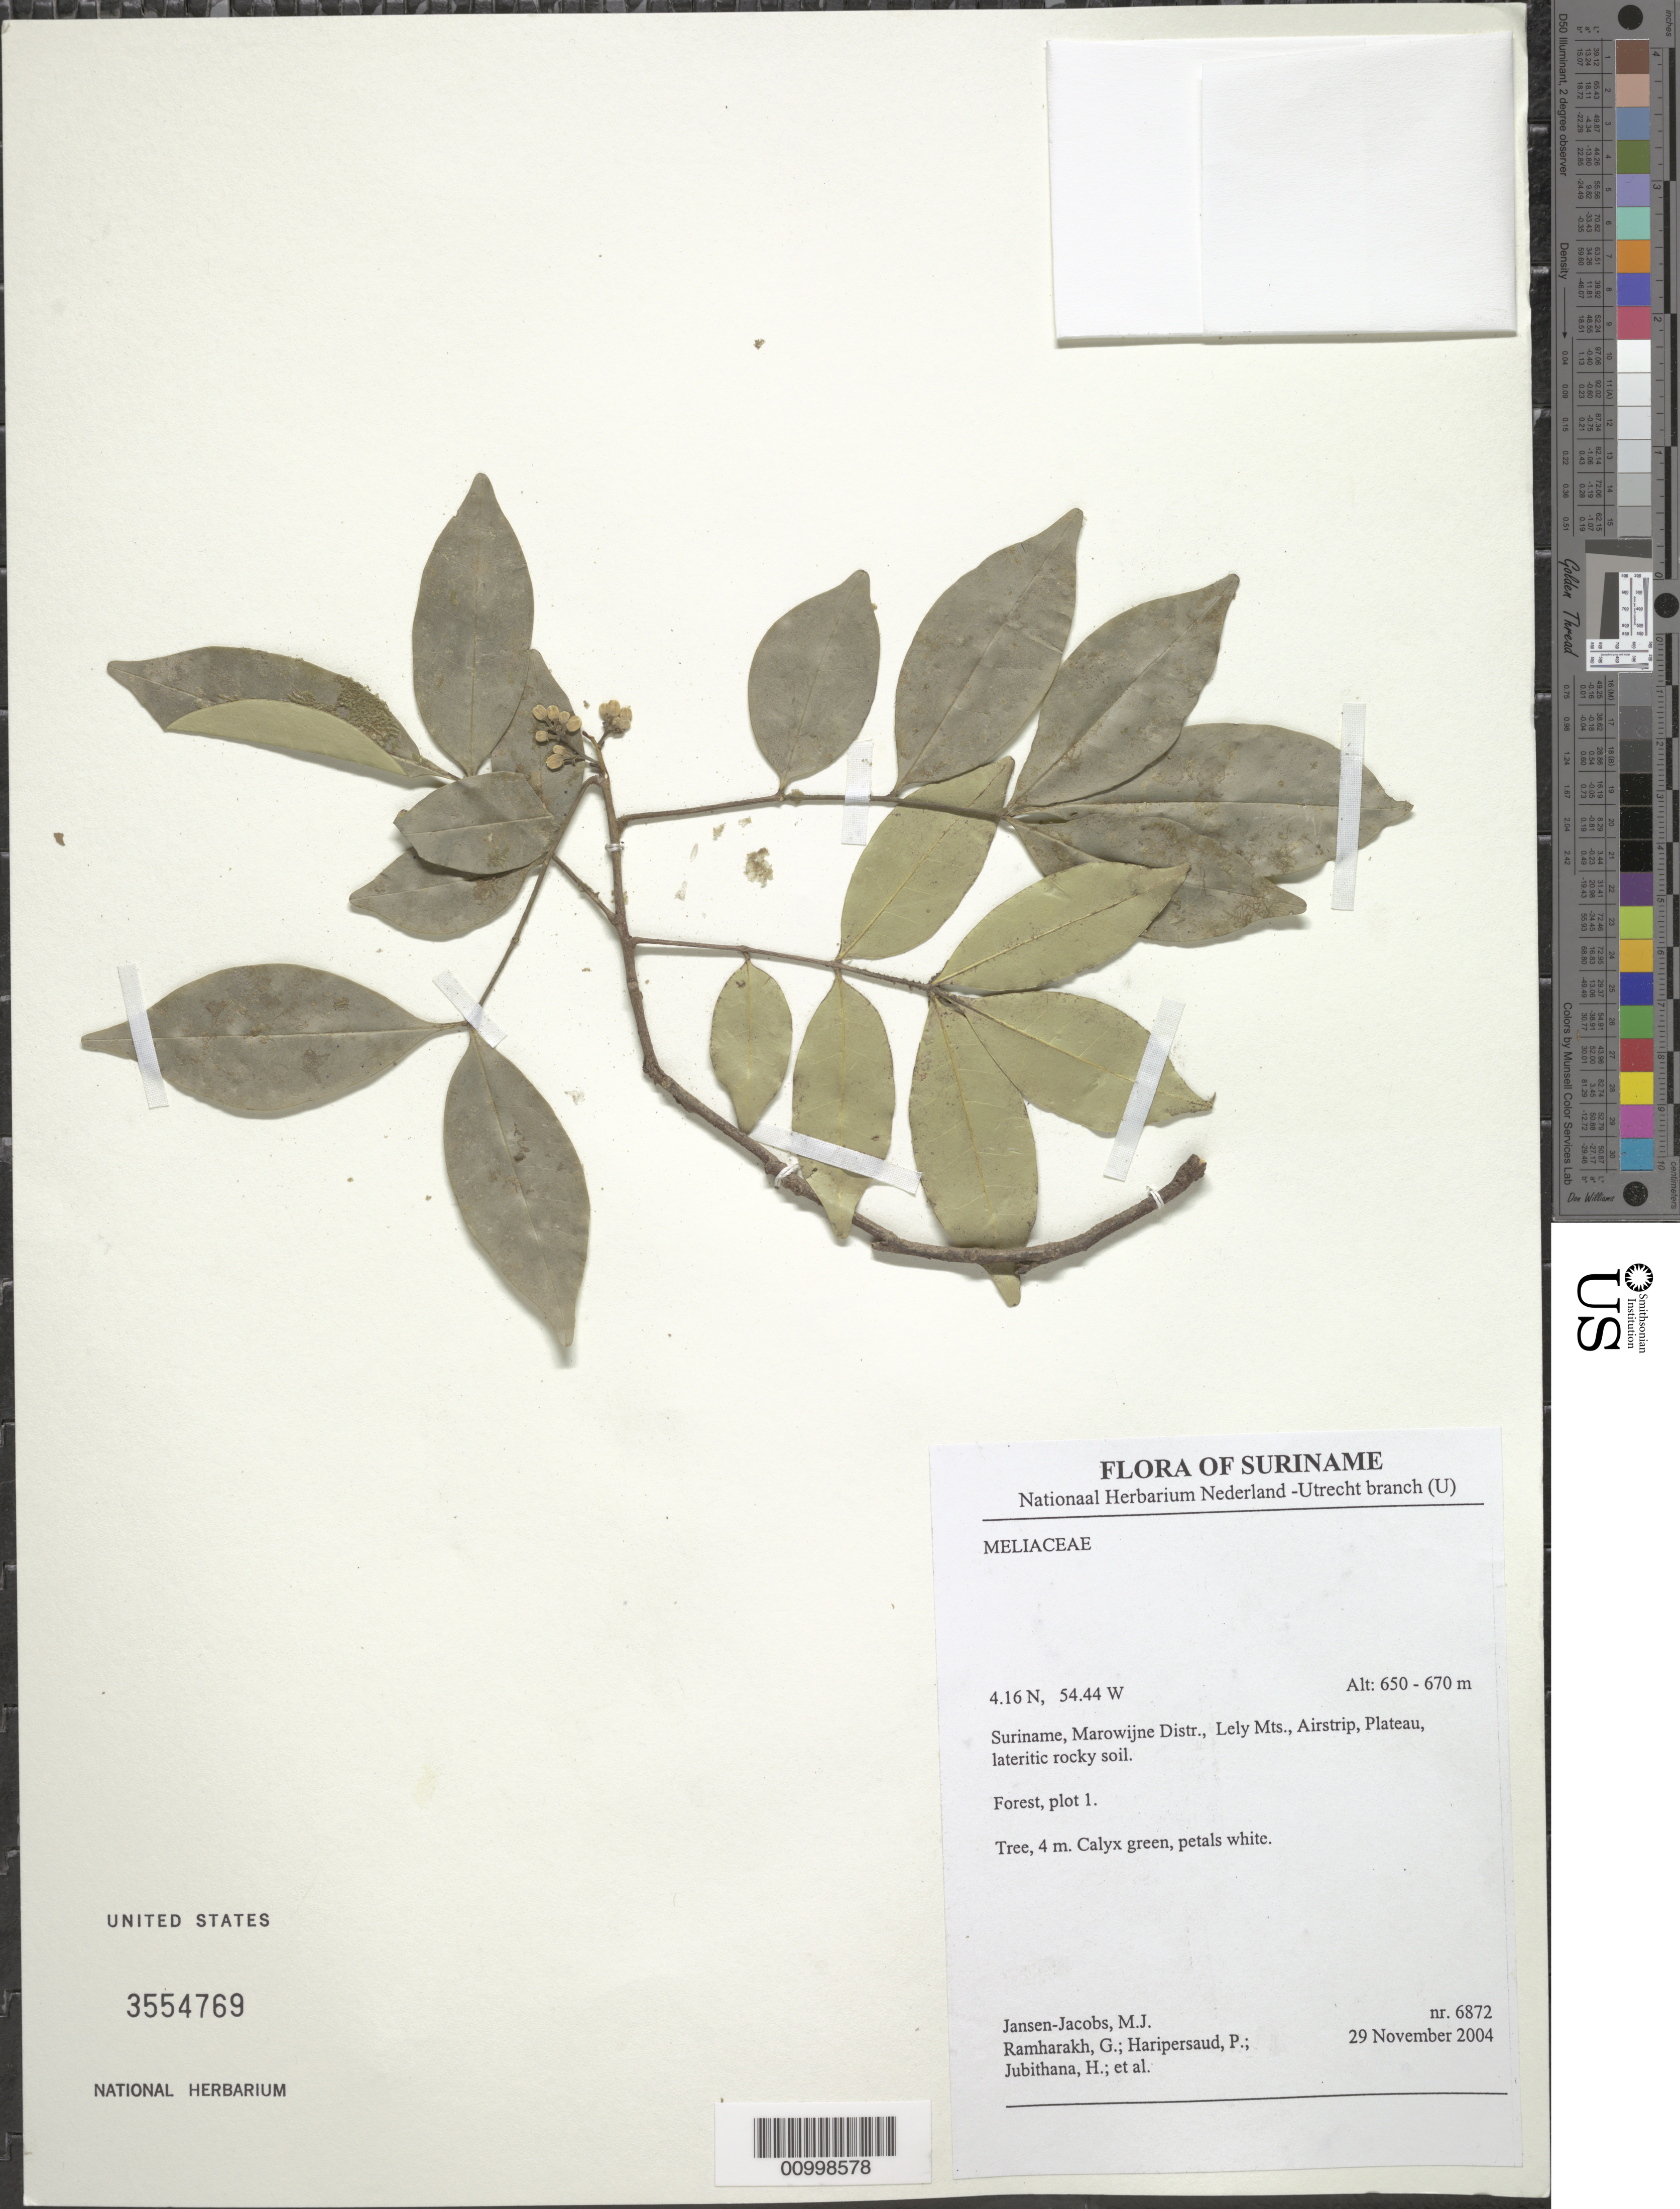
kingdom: Plantae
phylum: Tracheophyta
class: Magnoliopsida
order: Sapindales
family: Meliaceae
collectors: M. J. Jansen-Jacobs et al.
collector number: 6872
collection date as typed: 29-Nov-04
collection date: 2004-11-29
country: Suriname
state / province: Marowijne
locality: Lely Mts., airstrip, Plateau. Plot 1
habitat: Lateritic rocky soil. Forest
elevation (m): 650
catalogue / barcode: US 3554769